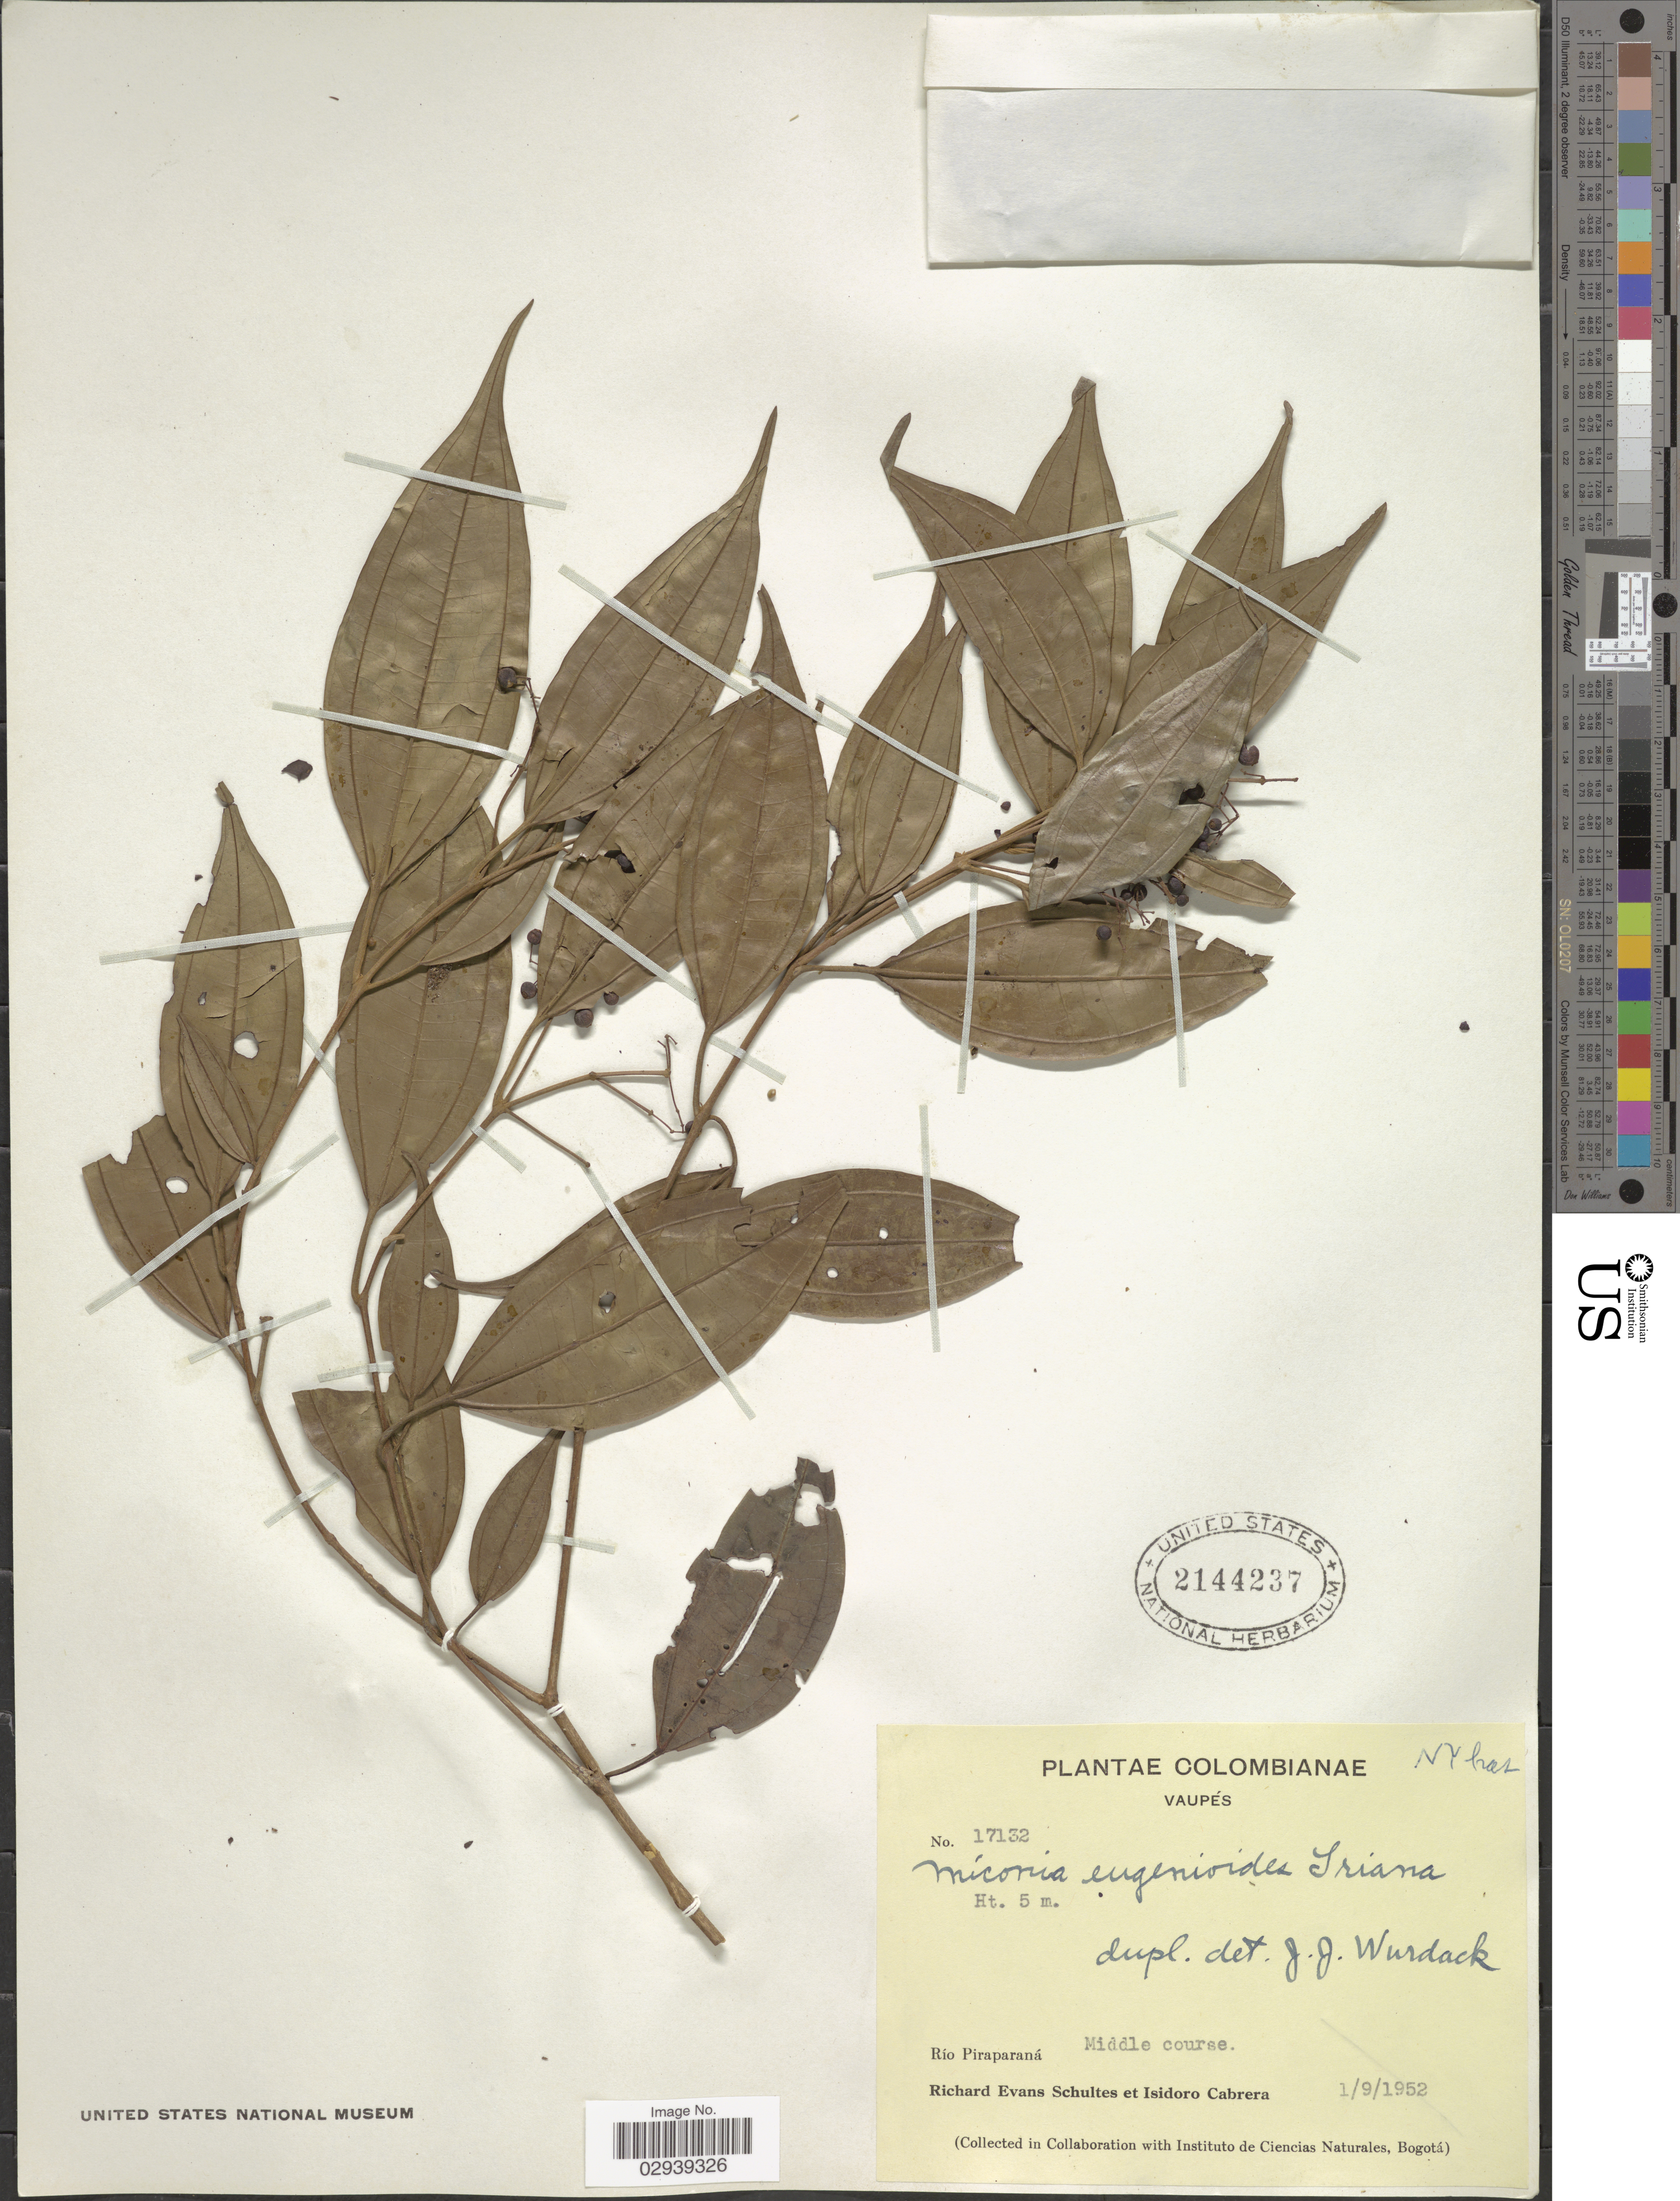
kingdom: Plantae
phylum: Tracheophyta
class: Magnoliopsida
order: Myrtales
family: Melastomataceae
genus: Miconia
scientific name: Miconia eugenioides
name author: Triana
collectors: R. E. Schultes & I. Cabrera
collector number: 17132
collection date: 1952-09-01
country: Colombia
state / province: Vaupés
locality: Río Piraparaná.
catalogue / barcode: US 2144237